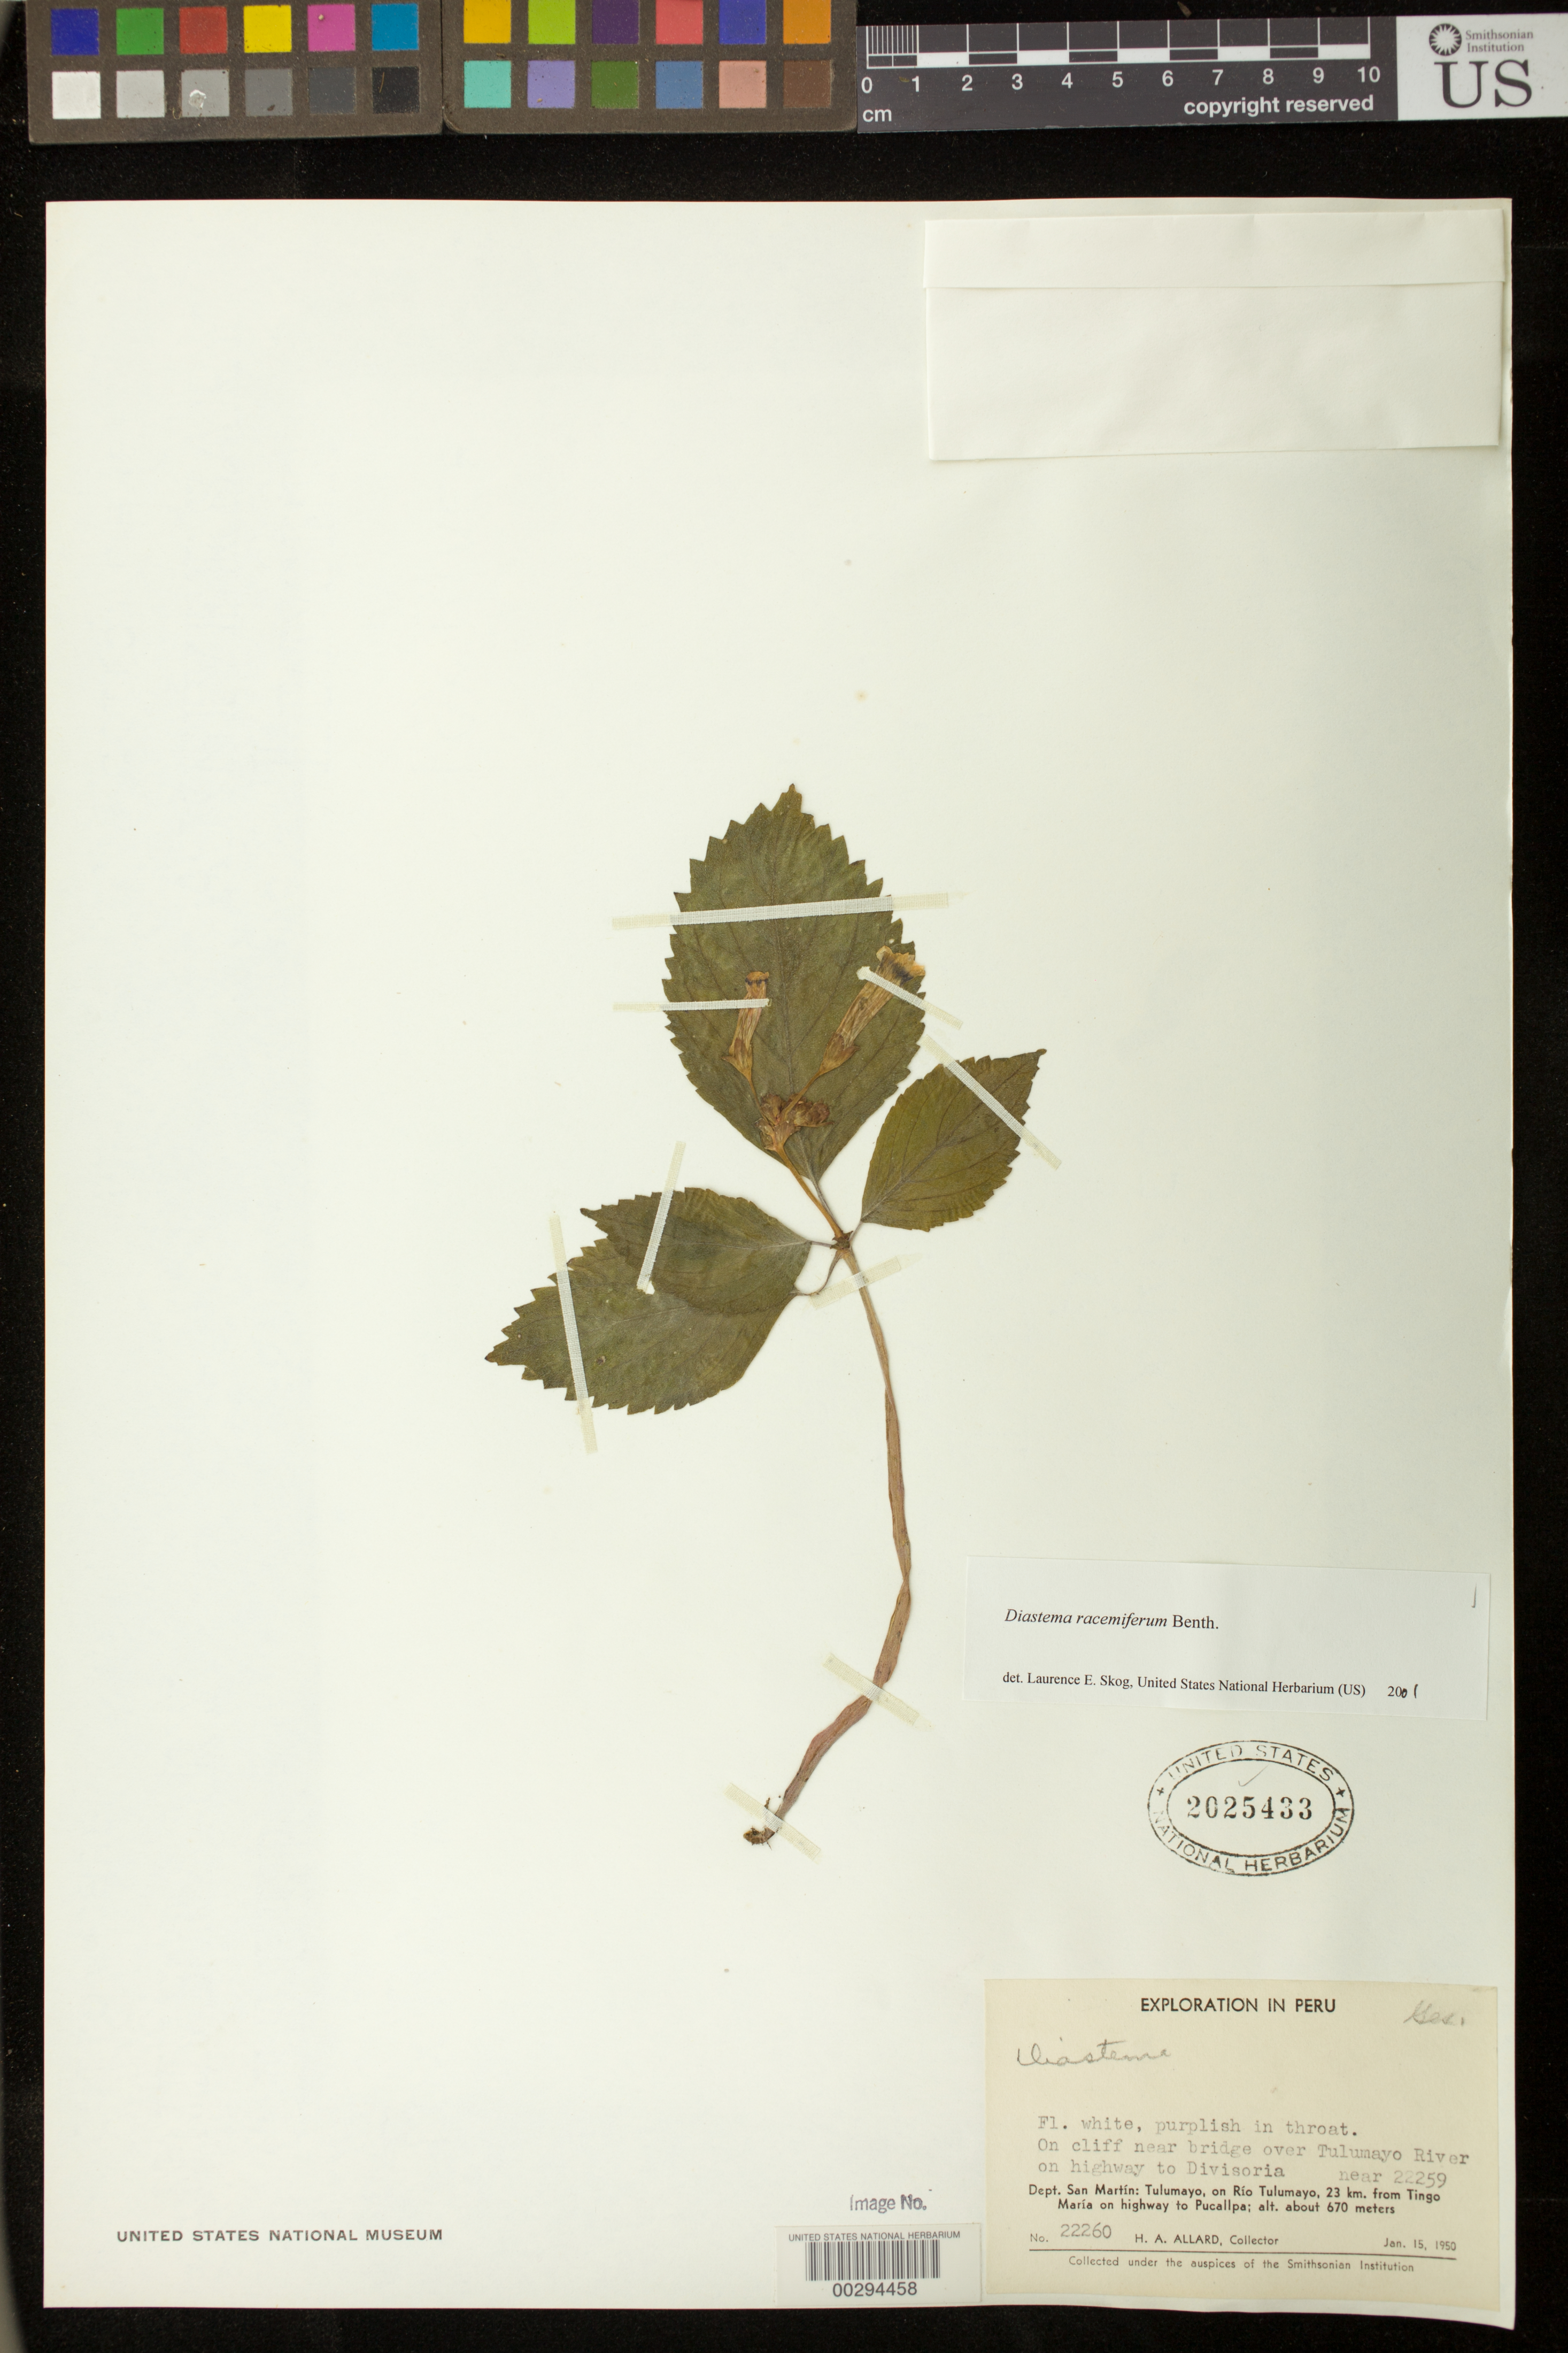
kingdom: Plantae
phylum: Tracheophyta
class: Magnoliopsida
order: Lamiales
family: Gesneriaceae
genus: Diastema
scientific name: Diastema racemiferum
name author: Benth.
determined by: Skog, Laurence E.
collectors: H. A. Allard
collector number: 22260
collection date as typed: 15 Jan 1950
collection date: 1950-01-15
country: Peru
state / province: San Martín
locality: Tulumayo, on Río Tulumayo, 23 km from Tingo María on highway to Pucallpa; on cliff near bridge over Tulumayo River on highway to Divisoria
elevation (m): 670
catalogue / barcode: US 2025433